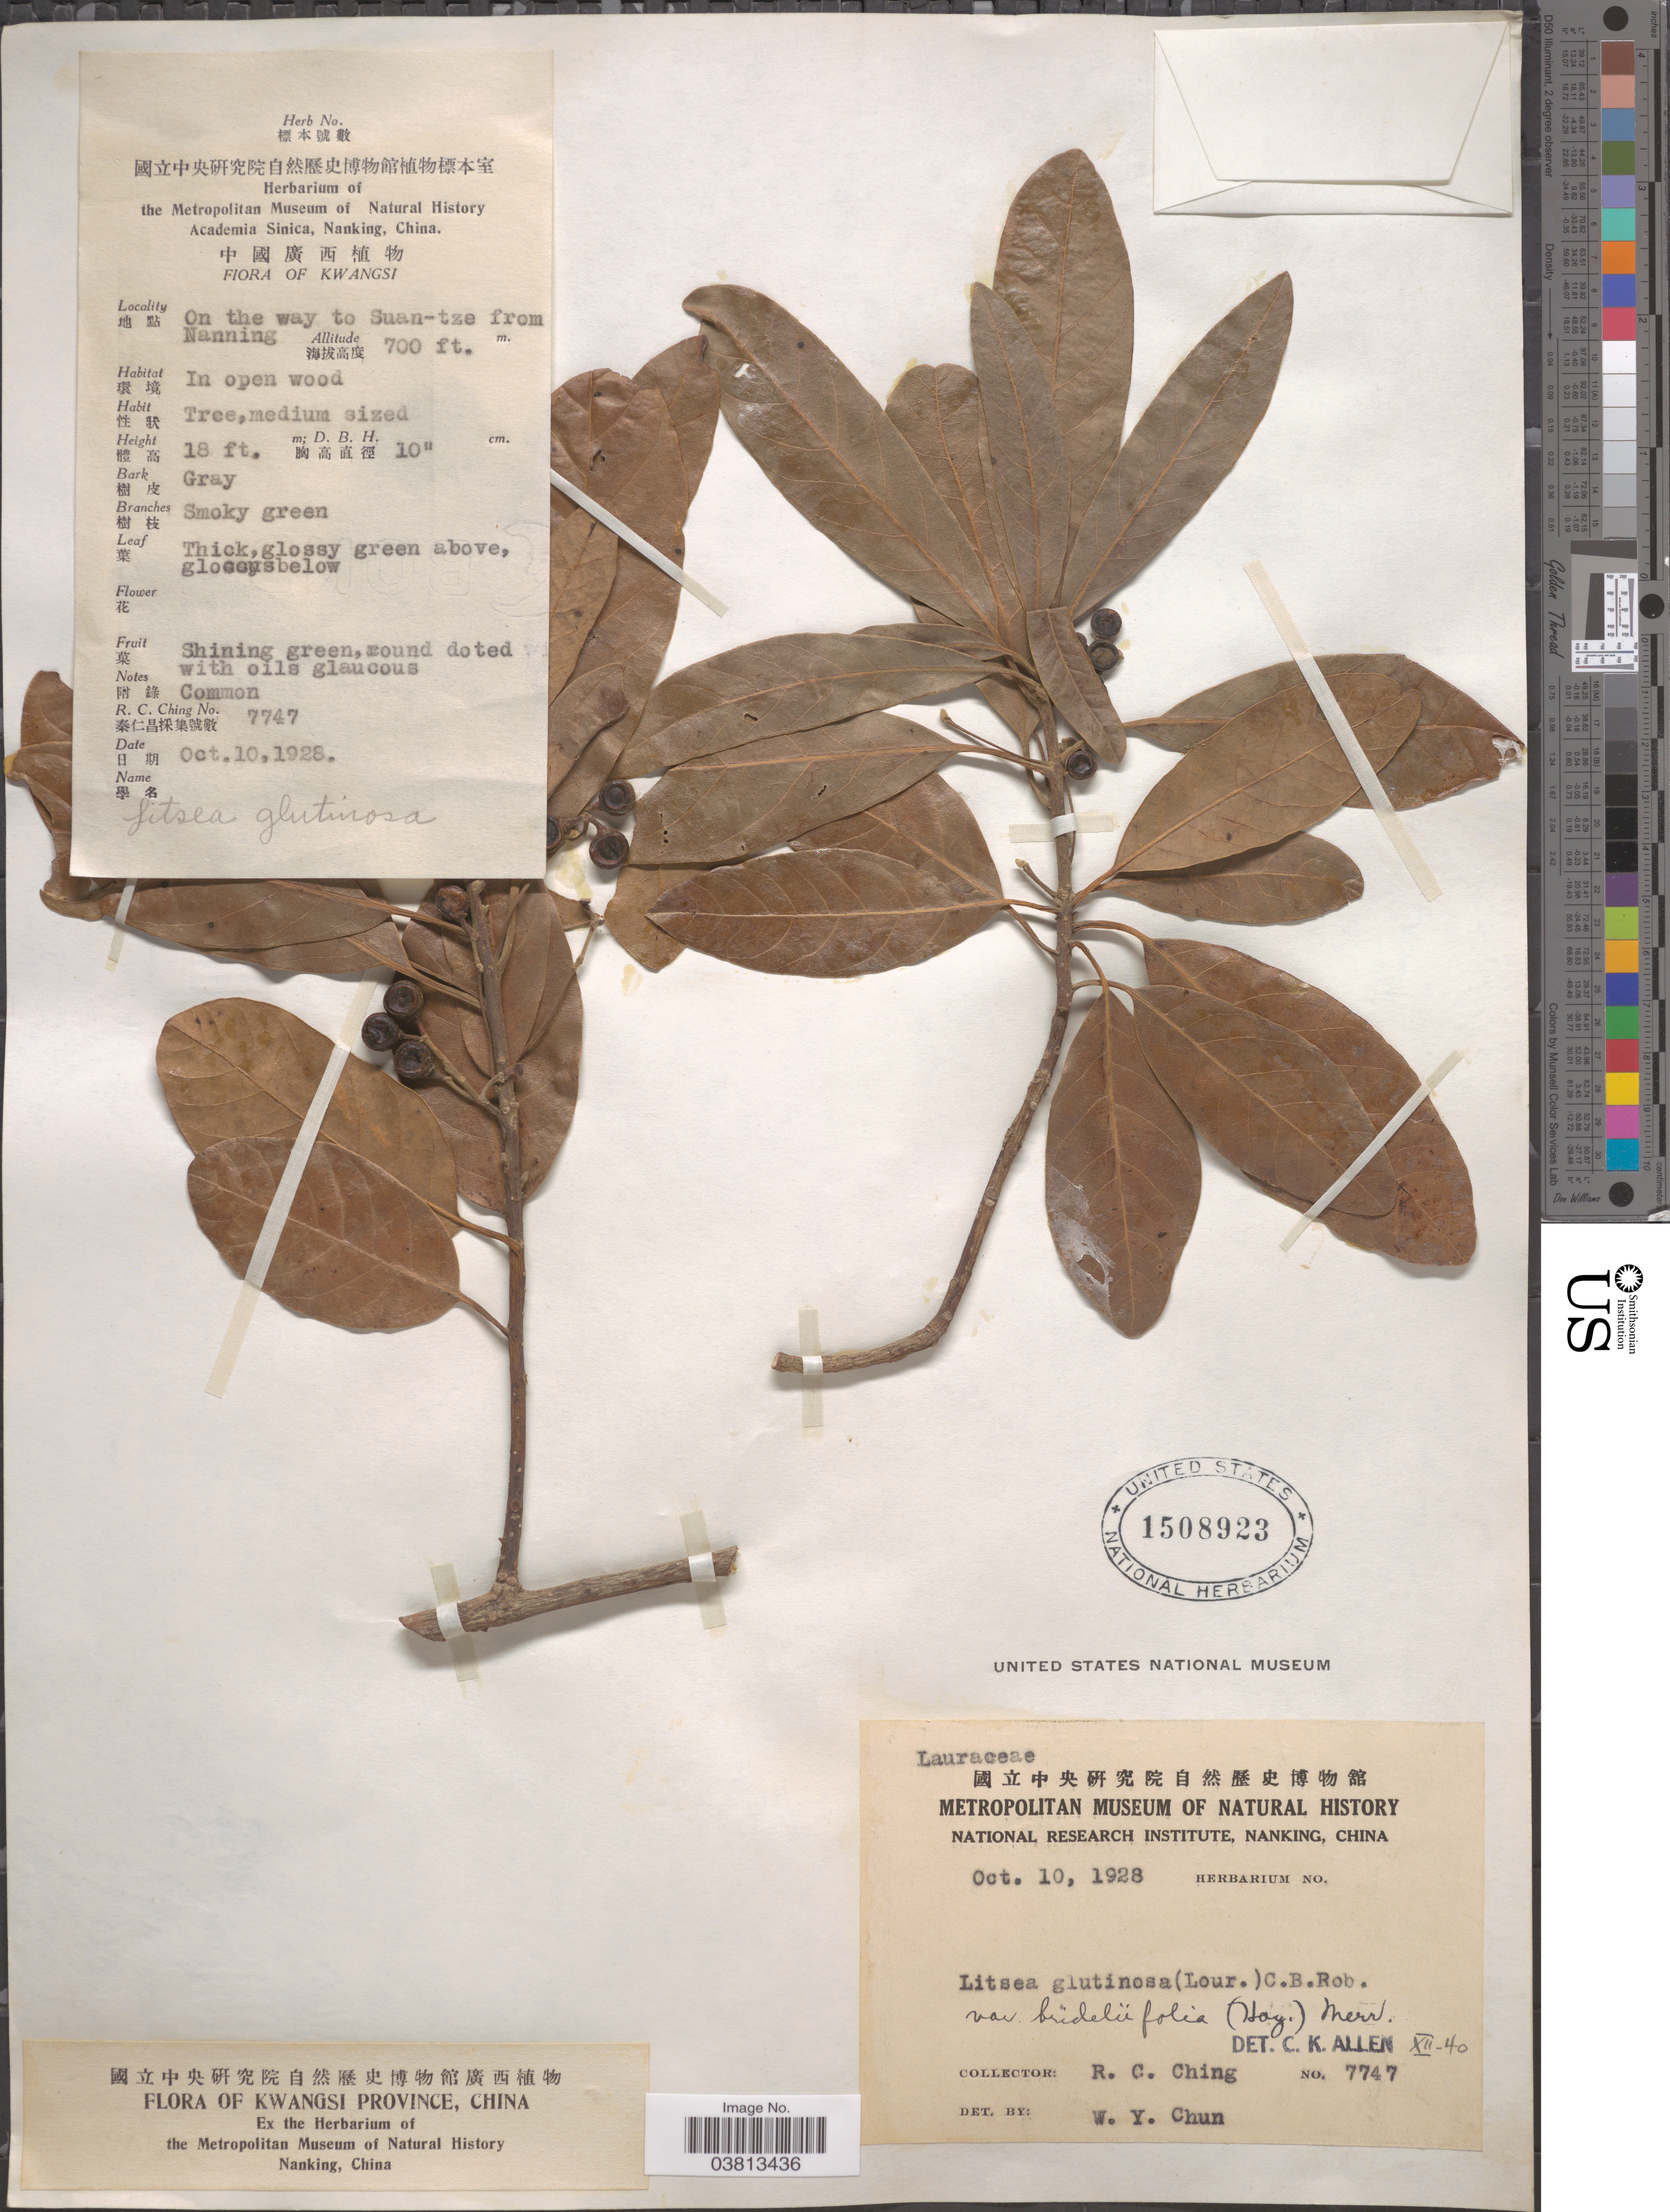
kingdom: Plantae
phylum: Tracheophyta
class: Magnoliopsida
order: Laurales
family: Lauraceae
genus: Litsea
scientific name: Litsea glutinosa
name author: (Lour.) C.B. Rob.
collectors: R. C. Ching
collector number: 7747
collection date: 1928-10-10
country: China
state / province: Guangxi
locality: Kwangsi Province. On the way to Suan-tze from Nanning.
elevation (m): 213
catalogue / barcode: US 1508923